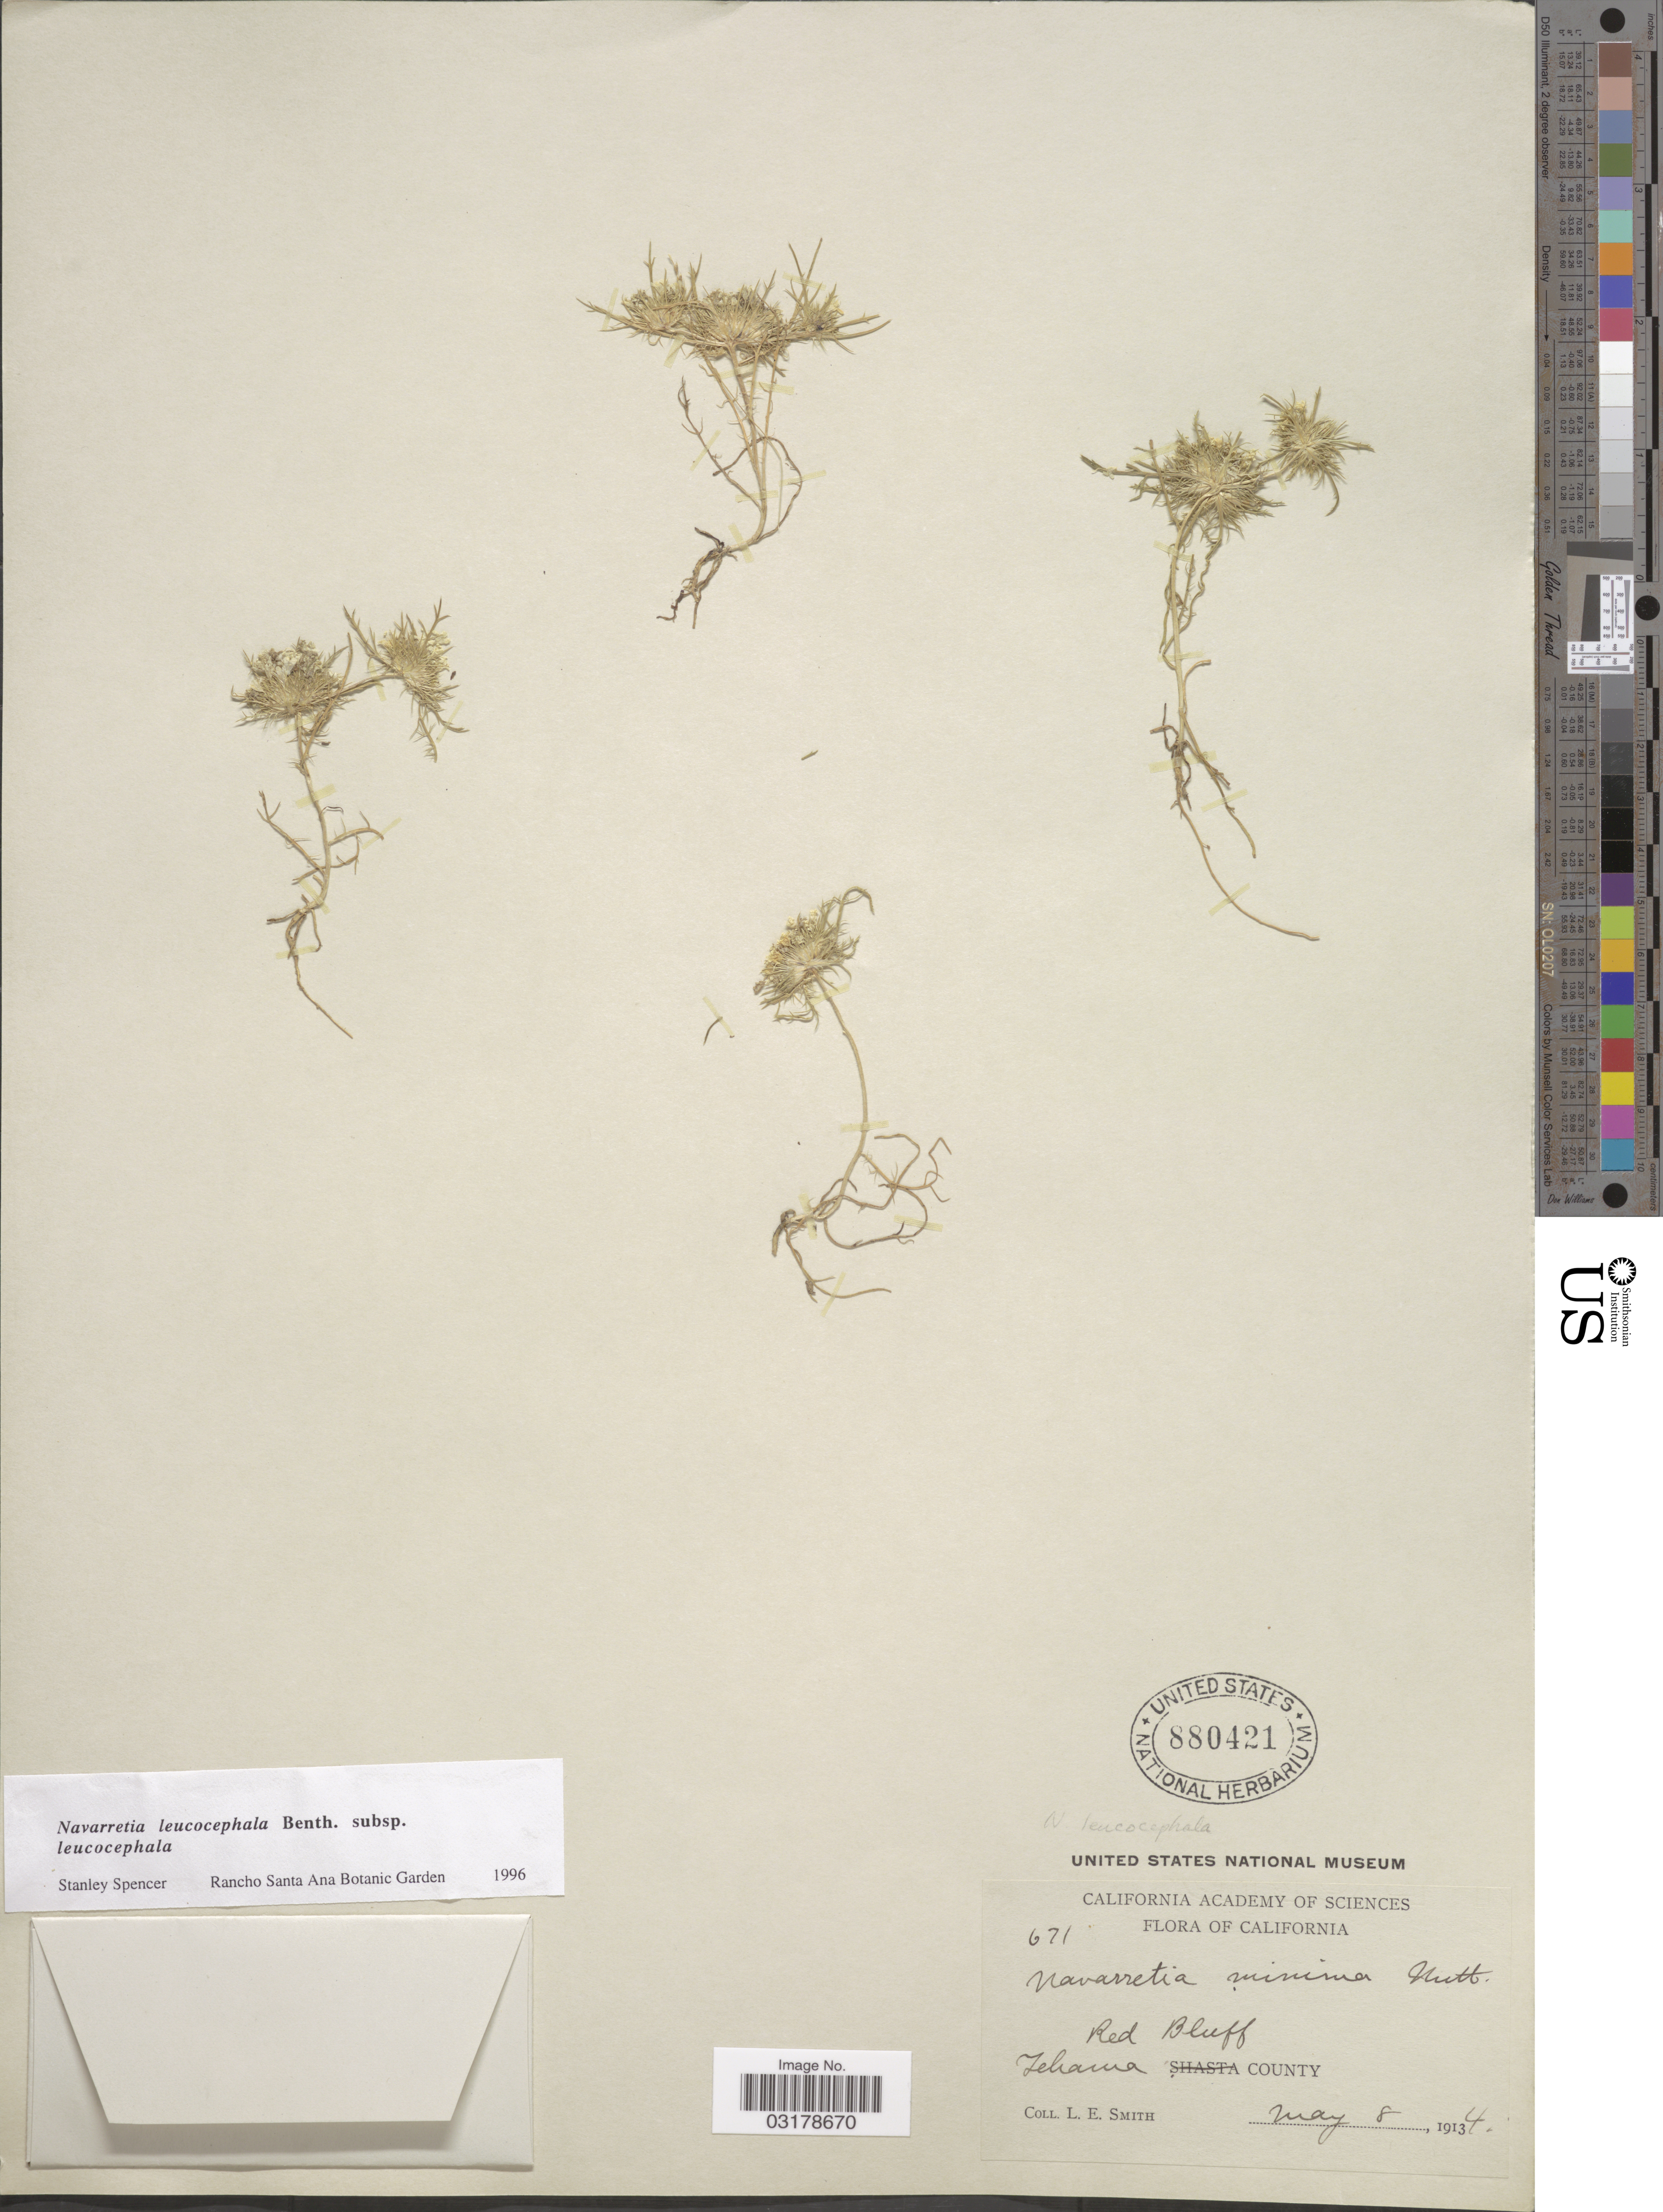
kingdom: Plantae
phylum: Tracheophyta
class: Magnoliopsida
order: Ericales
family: Polemoniaceae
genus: Navarretia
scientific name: Navarretia leucocephala subsp. leucocephala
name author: Benth.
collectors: L. E. Smith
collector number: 671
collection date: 1914-05-08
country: United States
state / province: California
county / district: Tehama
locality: Red Bluff. Tehama County.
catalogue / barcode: US 880421